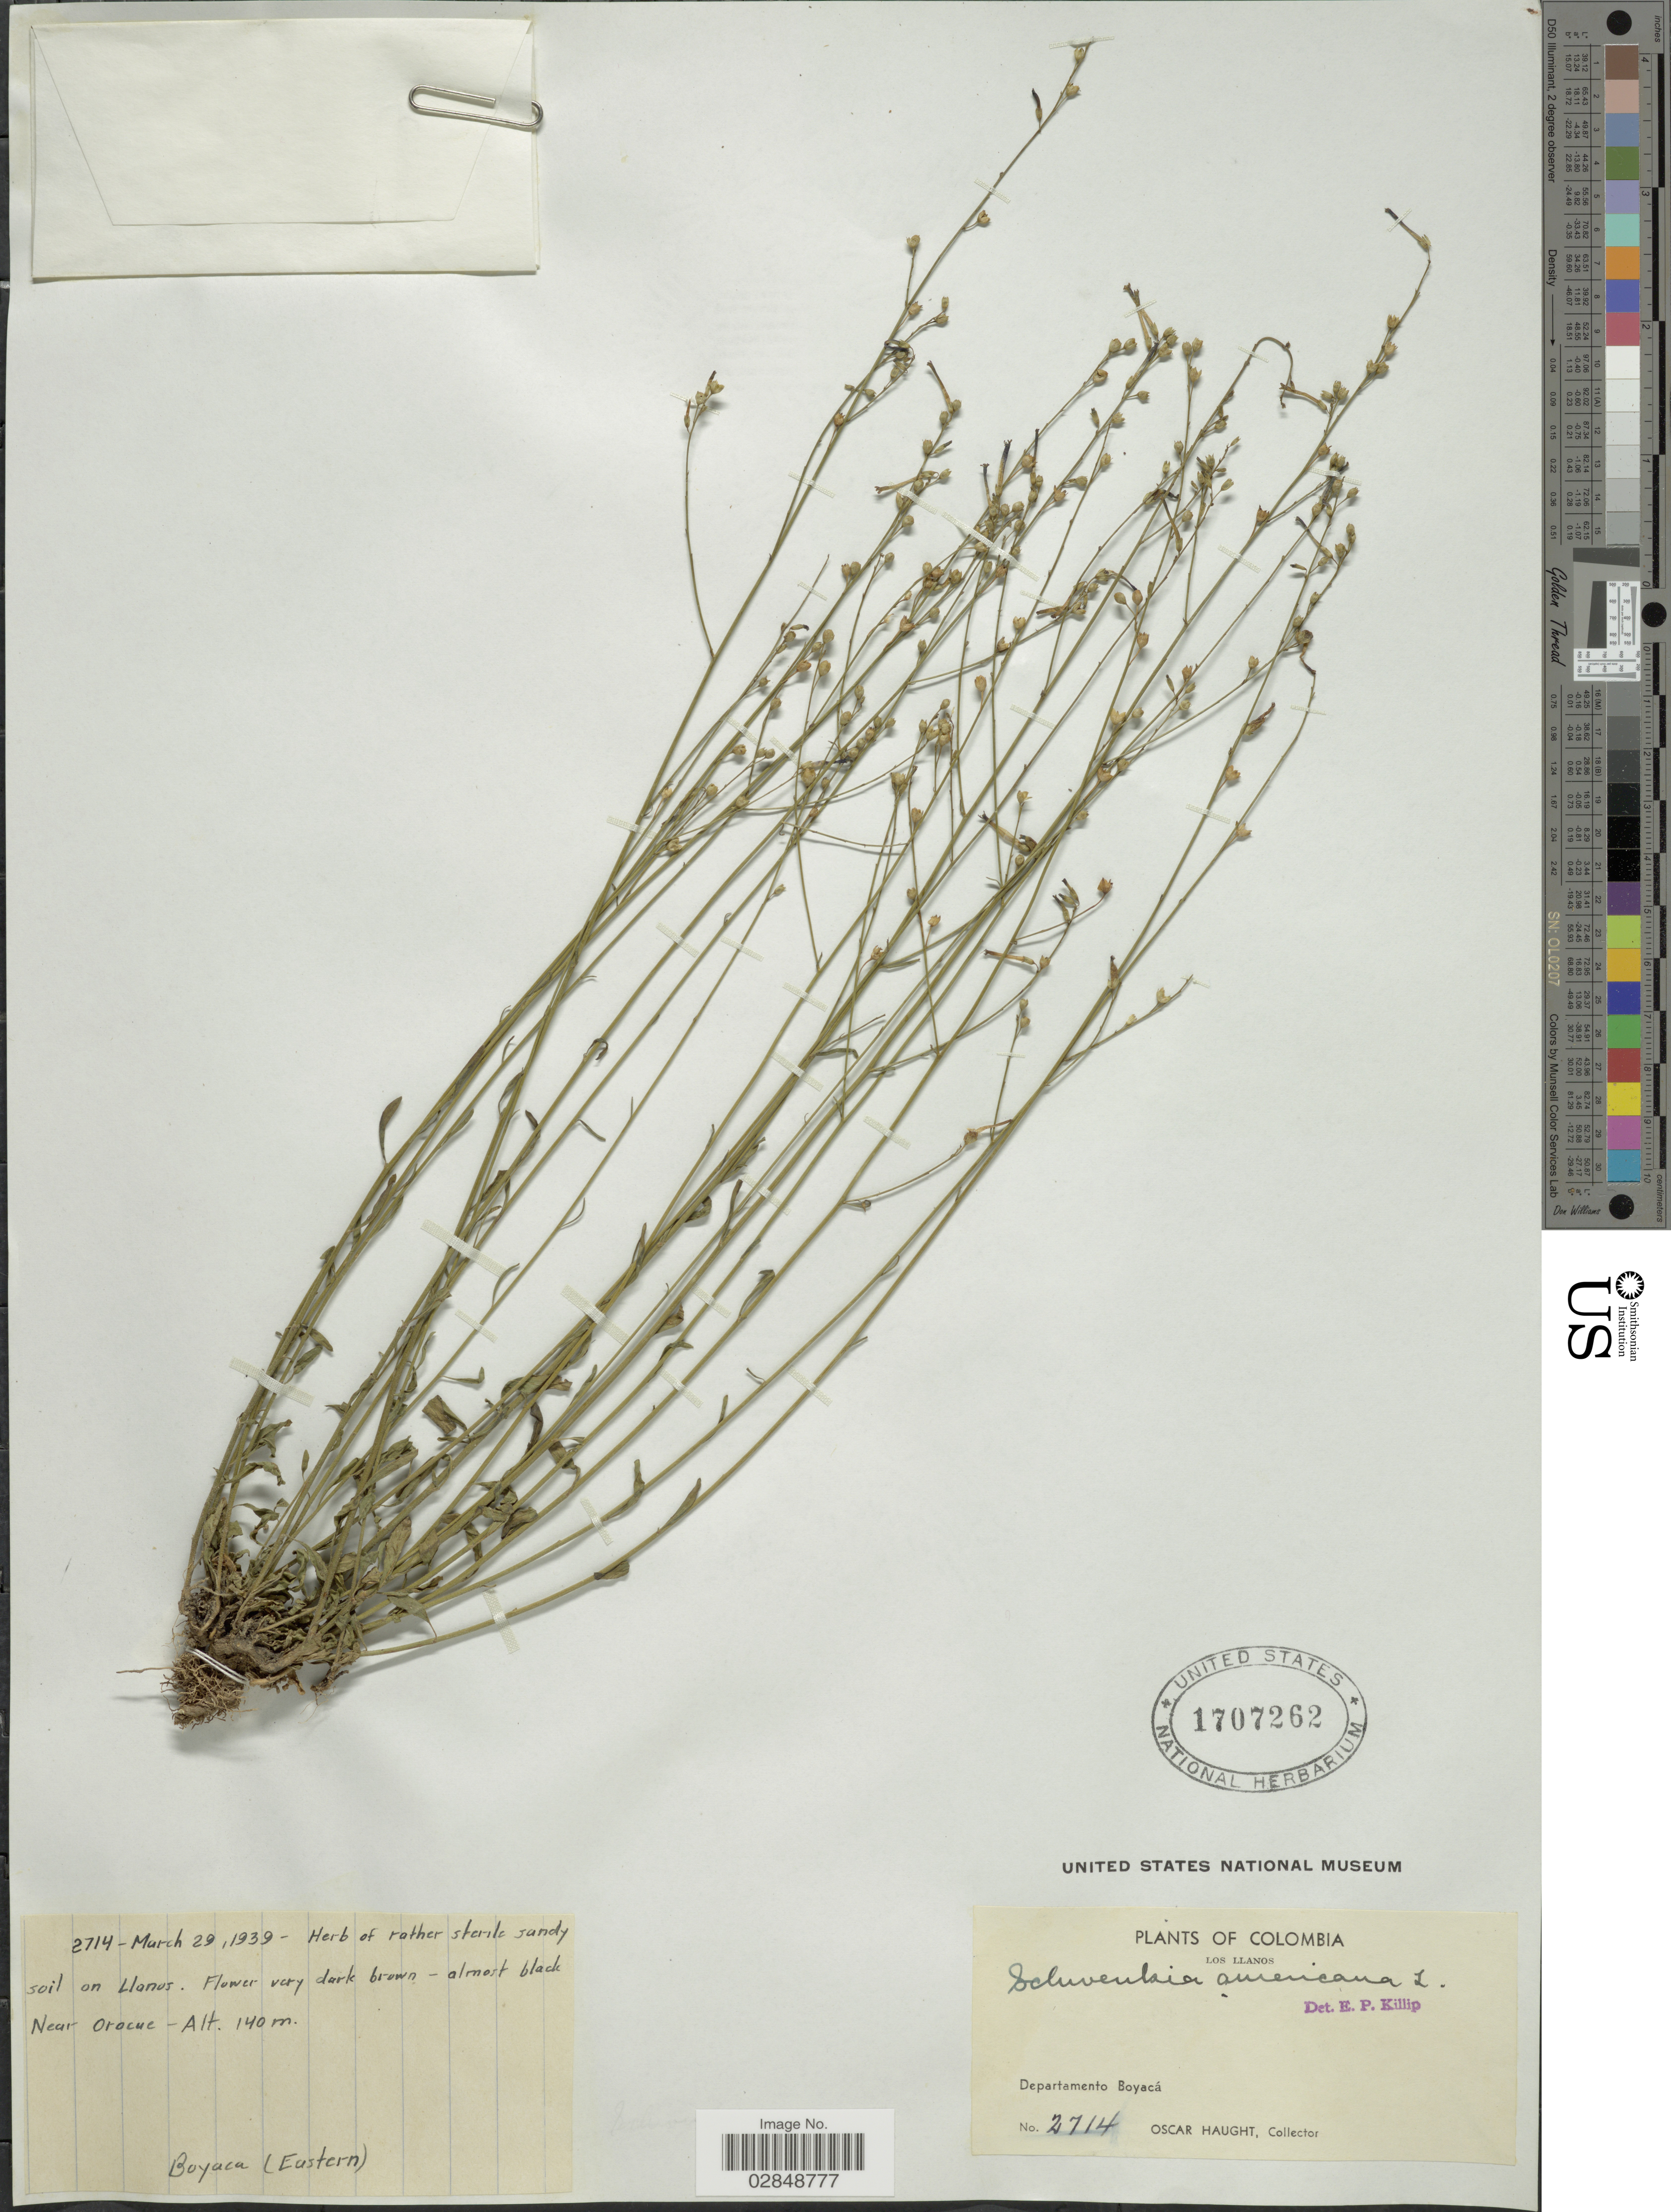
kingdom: Plantae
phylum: Tracheophyta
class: Magnoliopsida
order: Solanales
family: Solanaceae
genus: Schwenckia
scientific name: Schwenckia americana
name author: L.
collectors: O. L. Haught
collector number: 2714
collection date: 1939-03-29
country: Colombia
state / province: Boyacá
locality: Departamento Boyacá. Los Llanos. Near Orocue. Boyaca (Eastern).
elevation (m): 140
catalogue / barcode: US 1707262